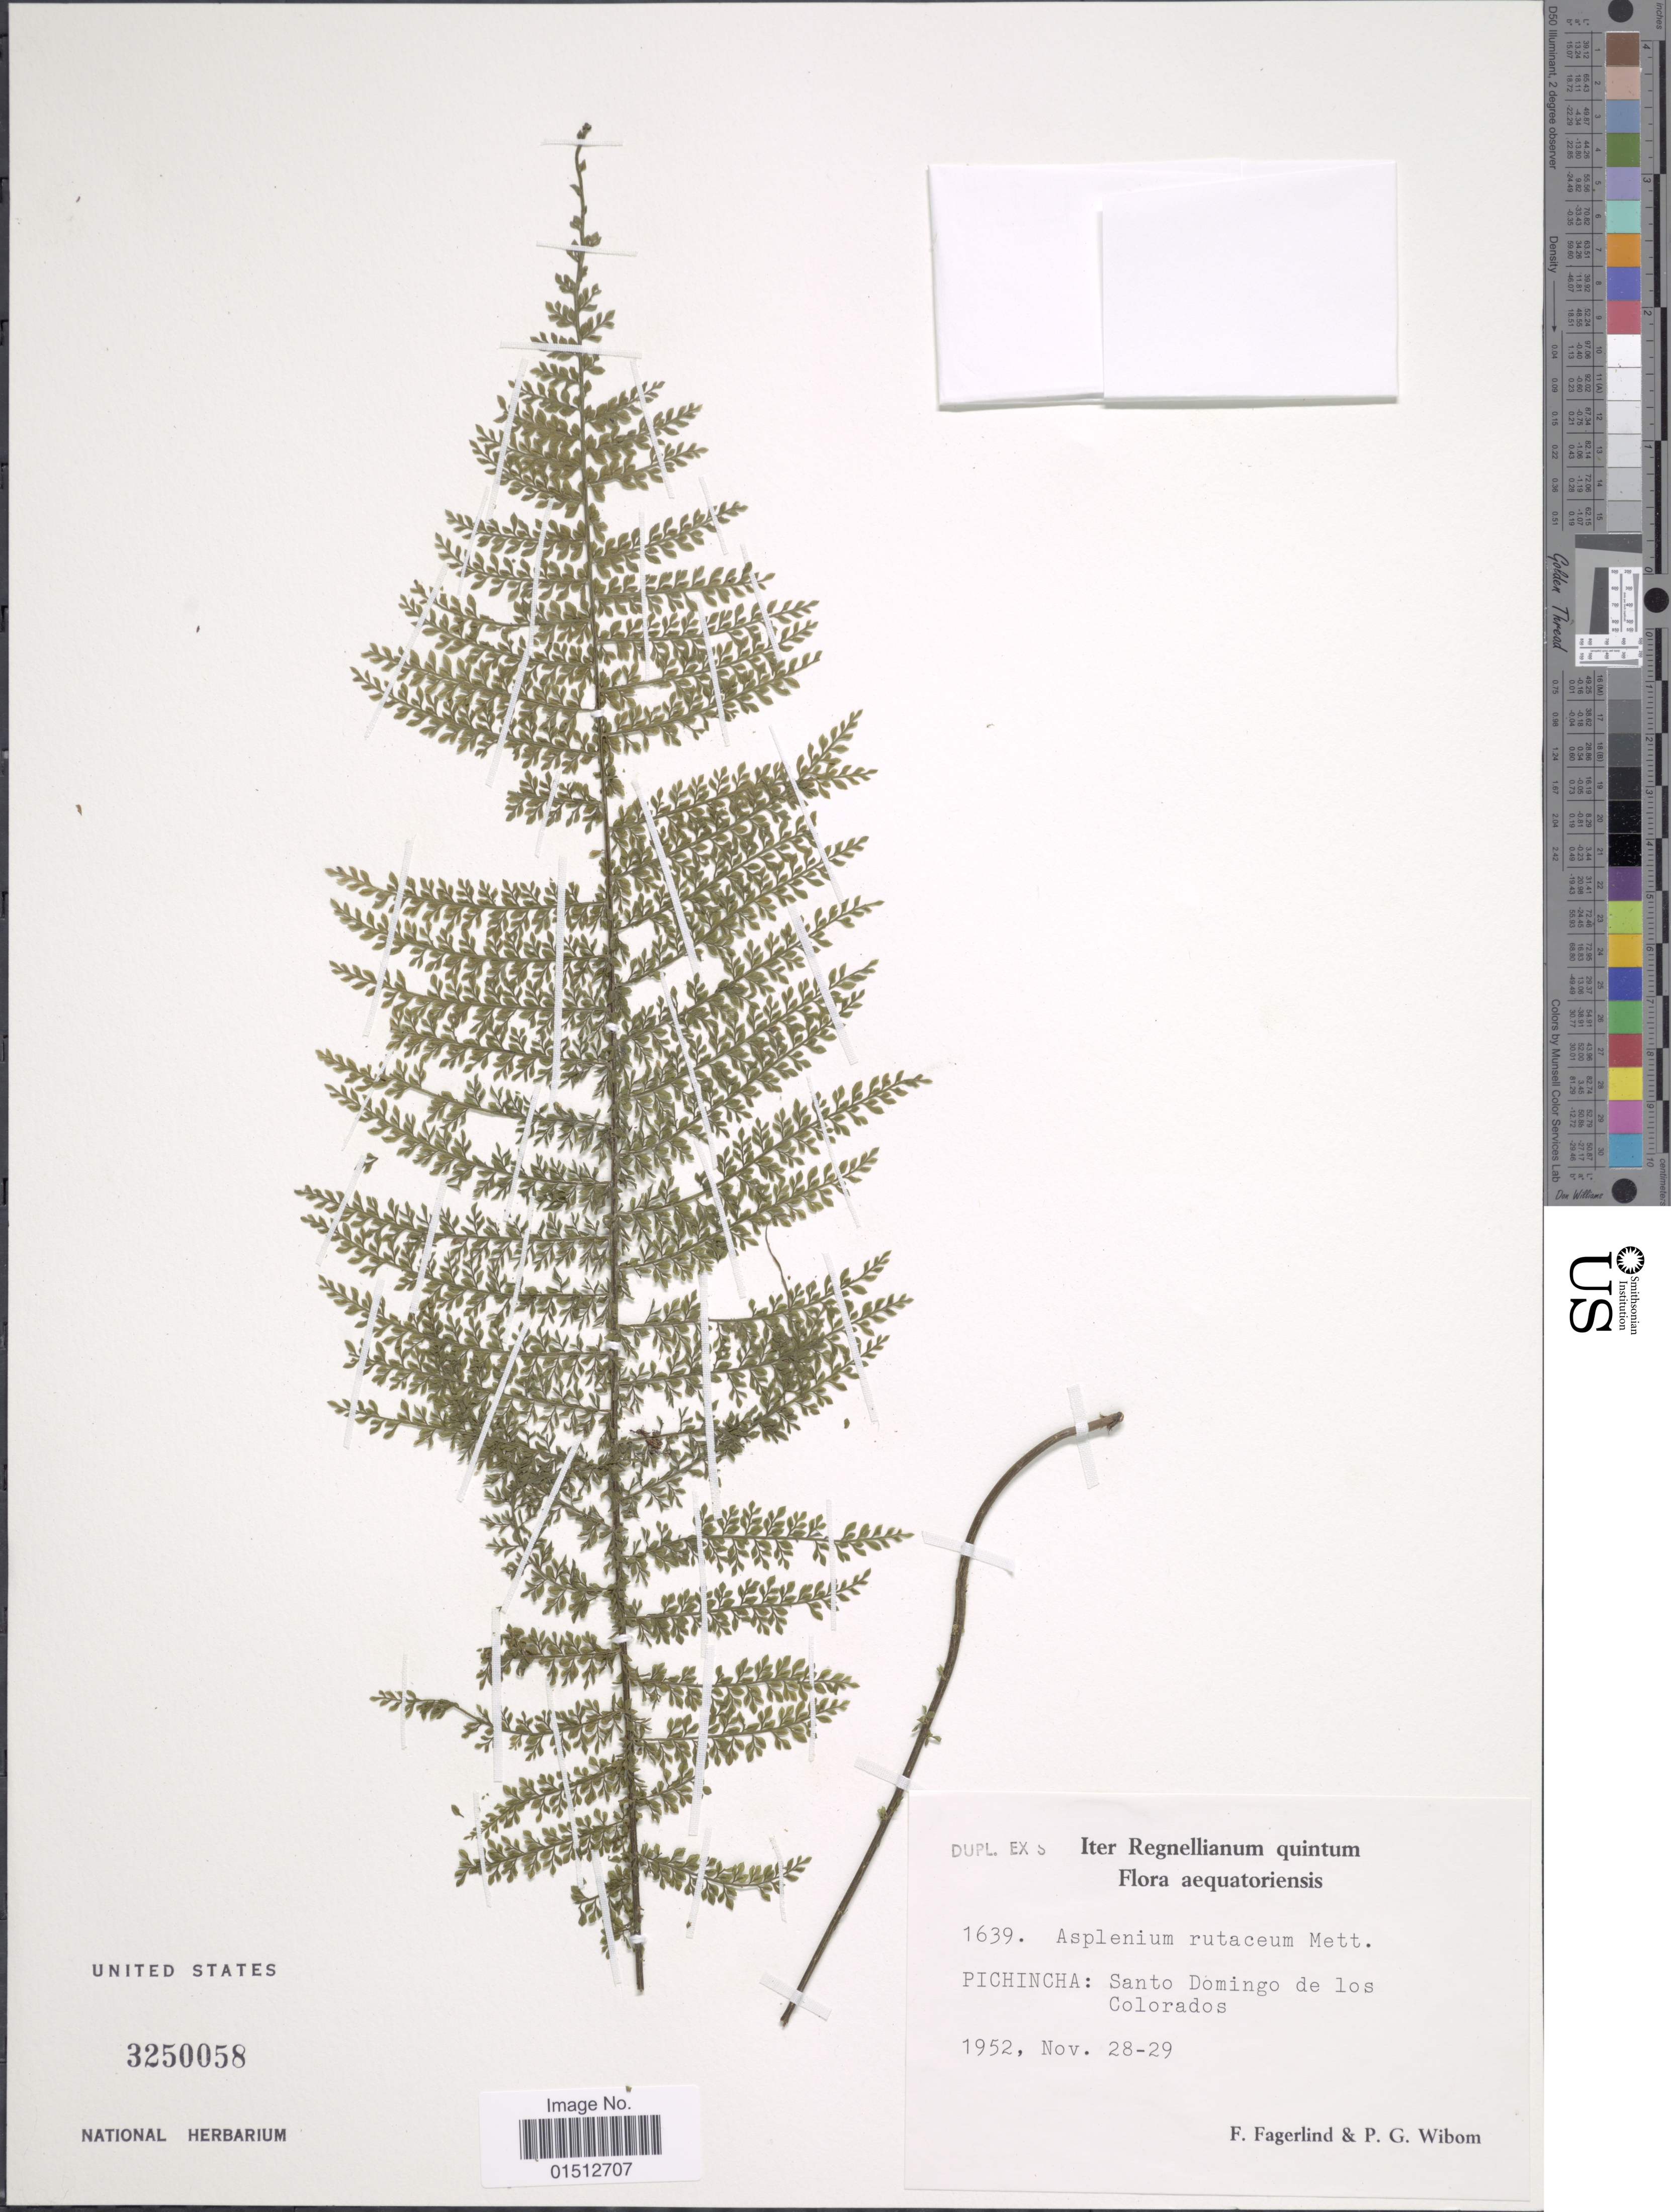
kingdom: Plantae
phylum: Tracheophyta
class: Polypodiopsida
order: Polypodiales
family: Aspleniaceae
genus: Asplenium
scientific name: Asplenium rutaceum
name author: (Willd.) Mett.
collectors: F. Fagerlind & P. Wibom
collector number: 1639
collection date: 1952-11-28/1952-11-29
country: Ecuador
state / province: Pichincha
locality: Pichincha: Santo Domingo de Los Colorados. Aequatoriensis.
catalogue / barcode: US 3250058